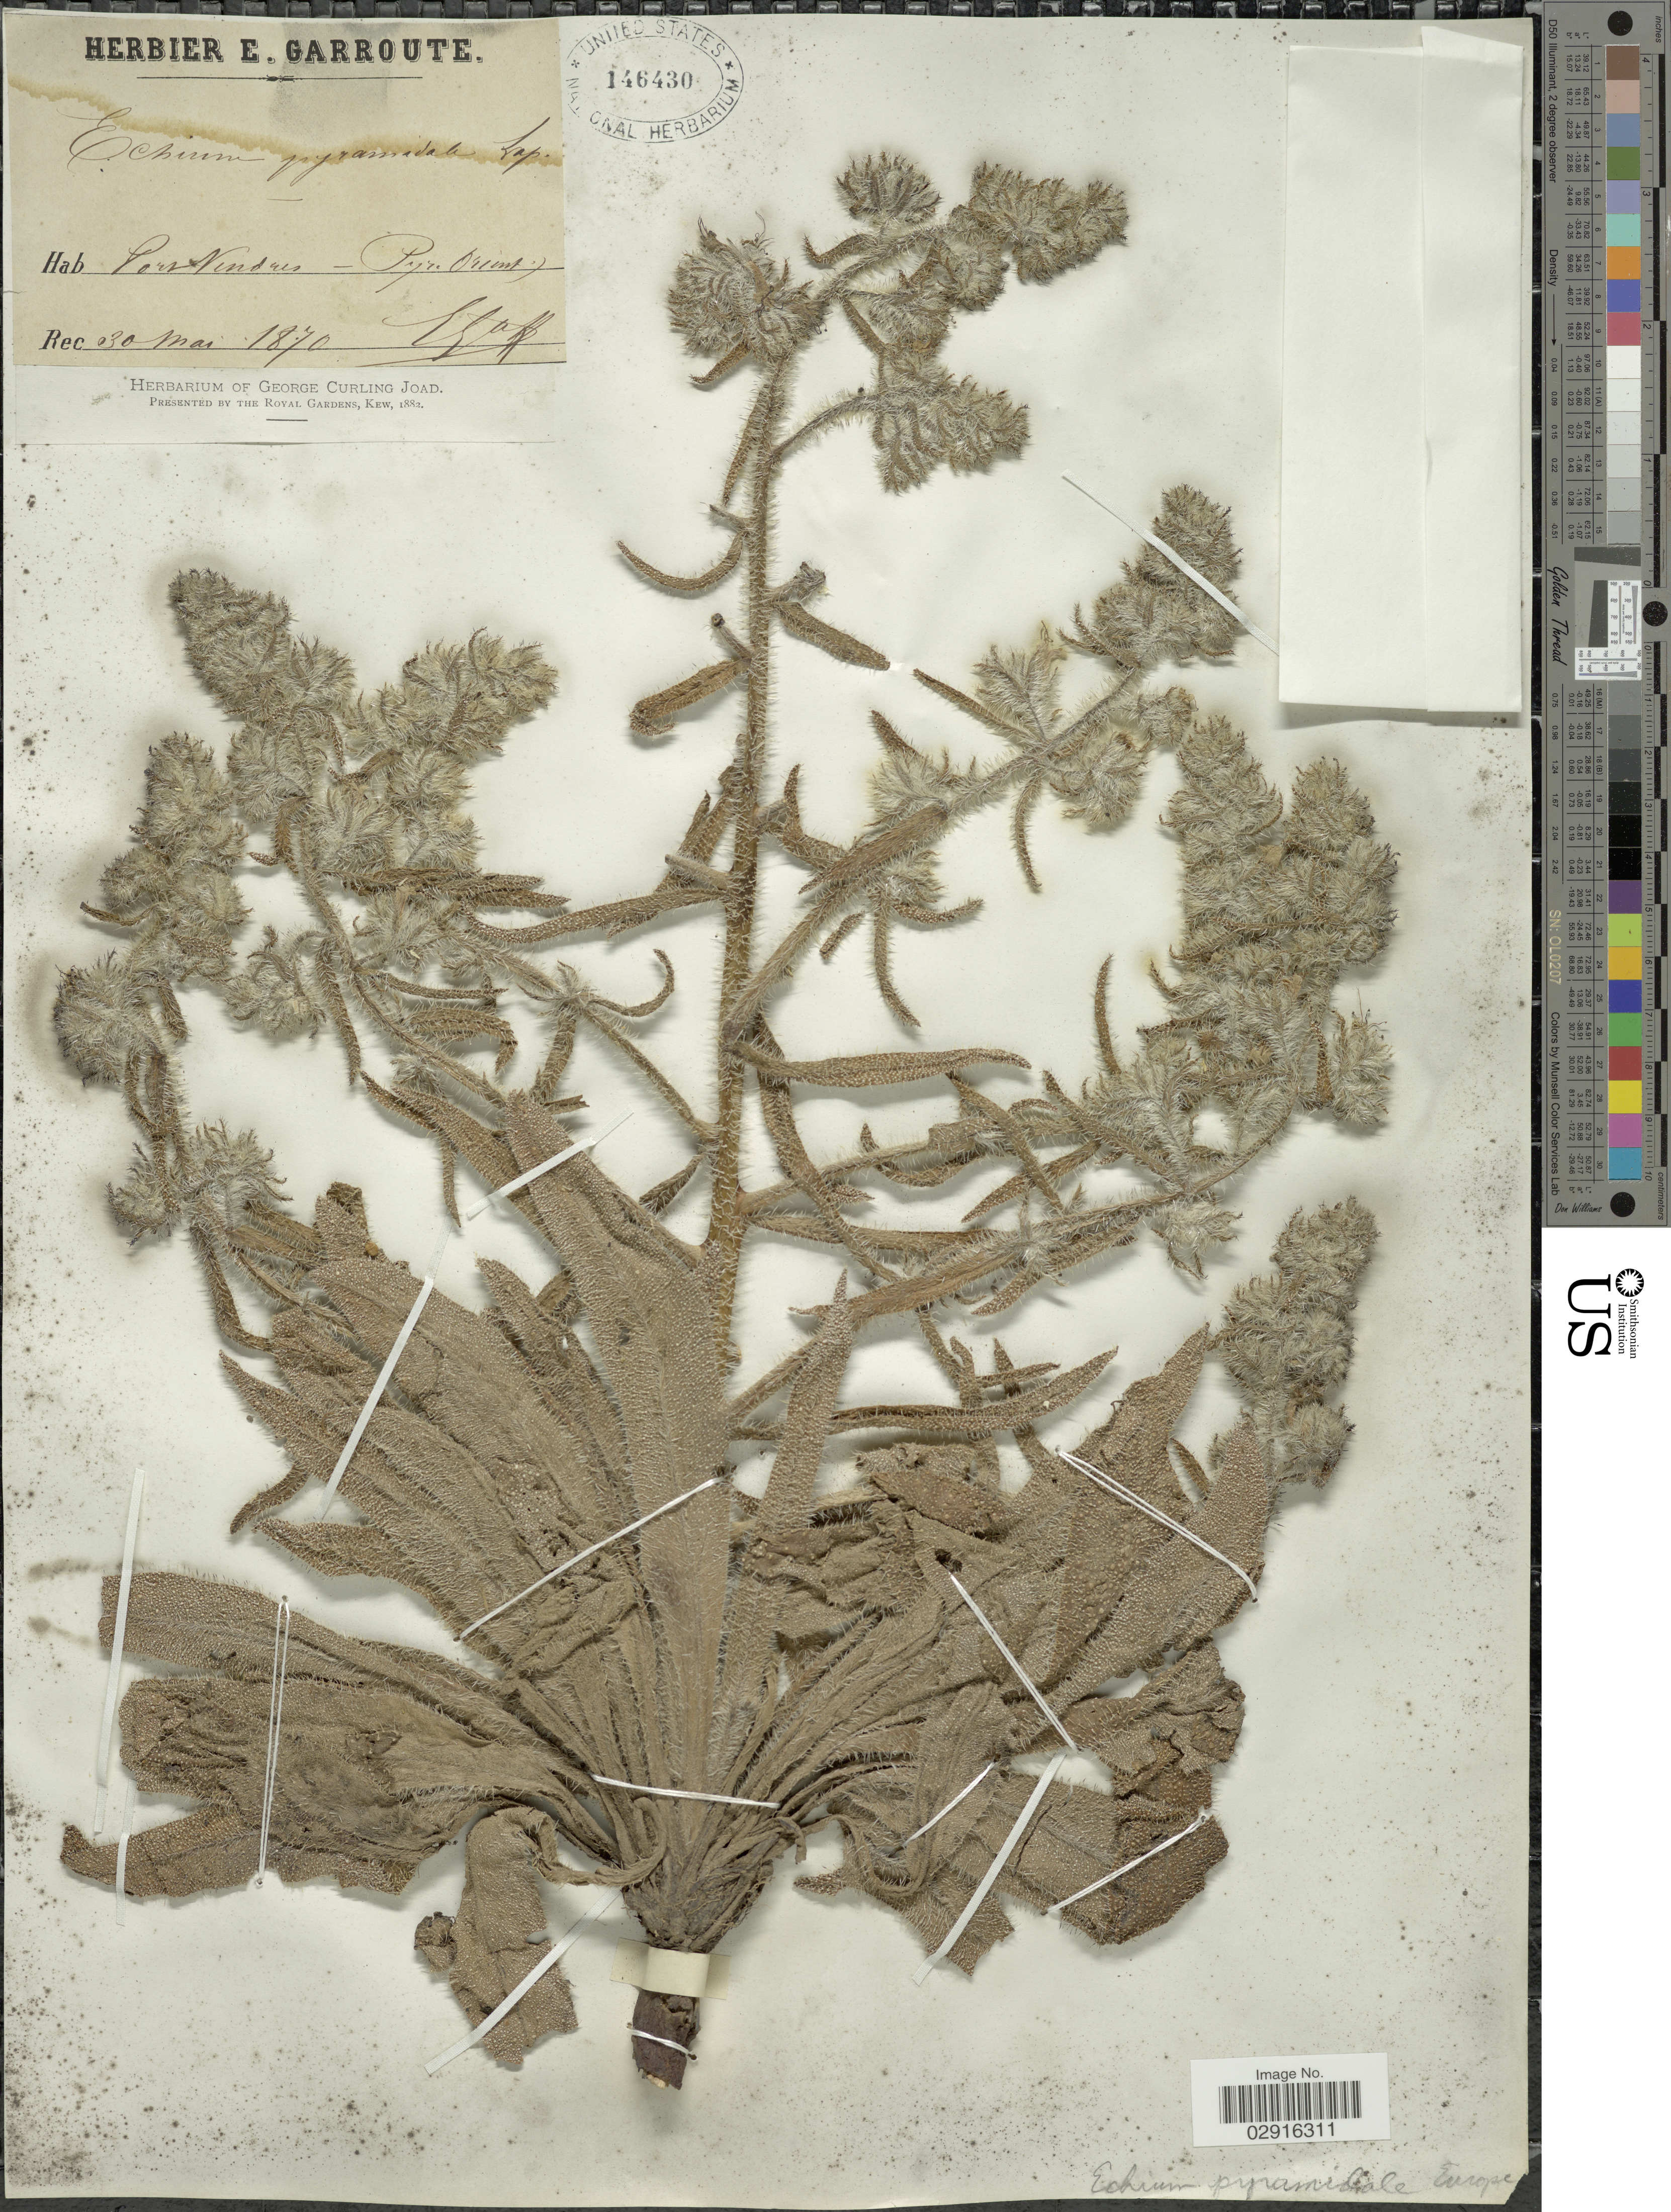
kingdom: Plantae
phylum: Tracheophyta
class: Magnoliopsida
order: Boraginales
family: Boraginaceae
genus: Echium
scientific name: Echium pyramidale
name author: Lapeyr.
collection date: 1870-05-30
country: France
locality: Port Vendres - Pyre Orient.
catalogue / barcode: US 146430